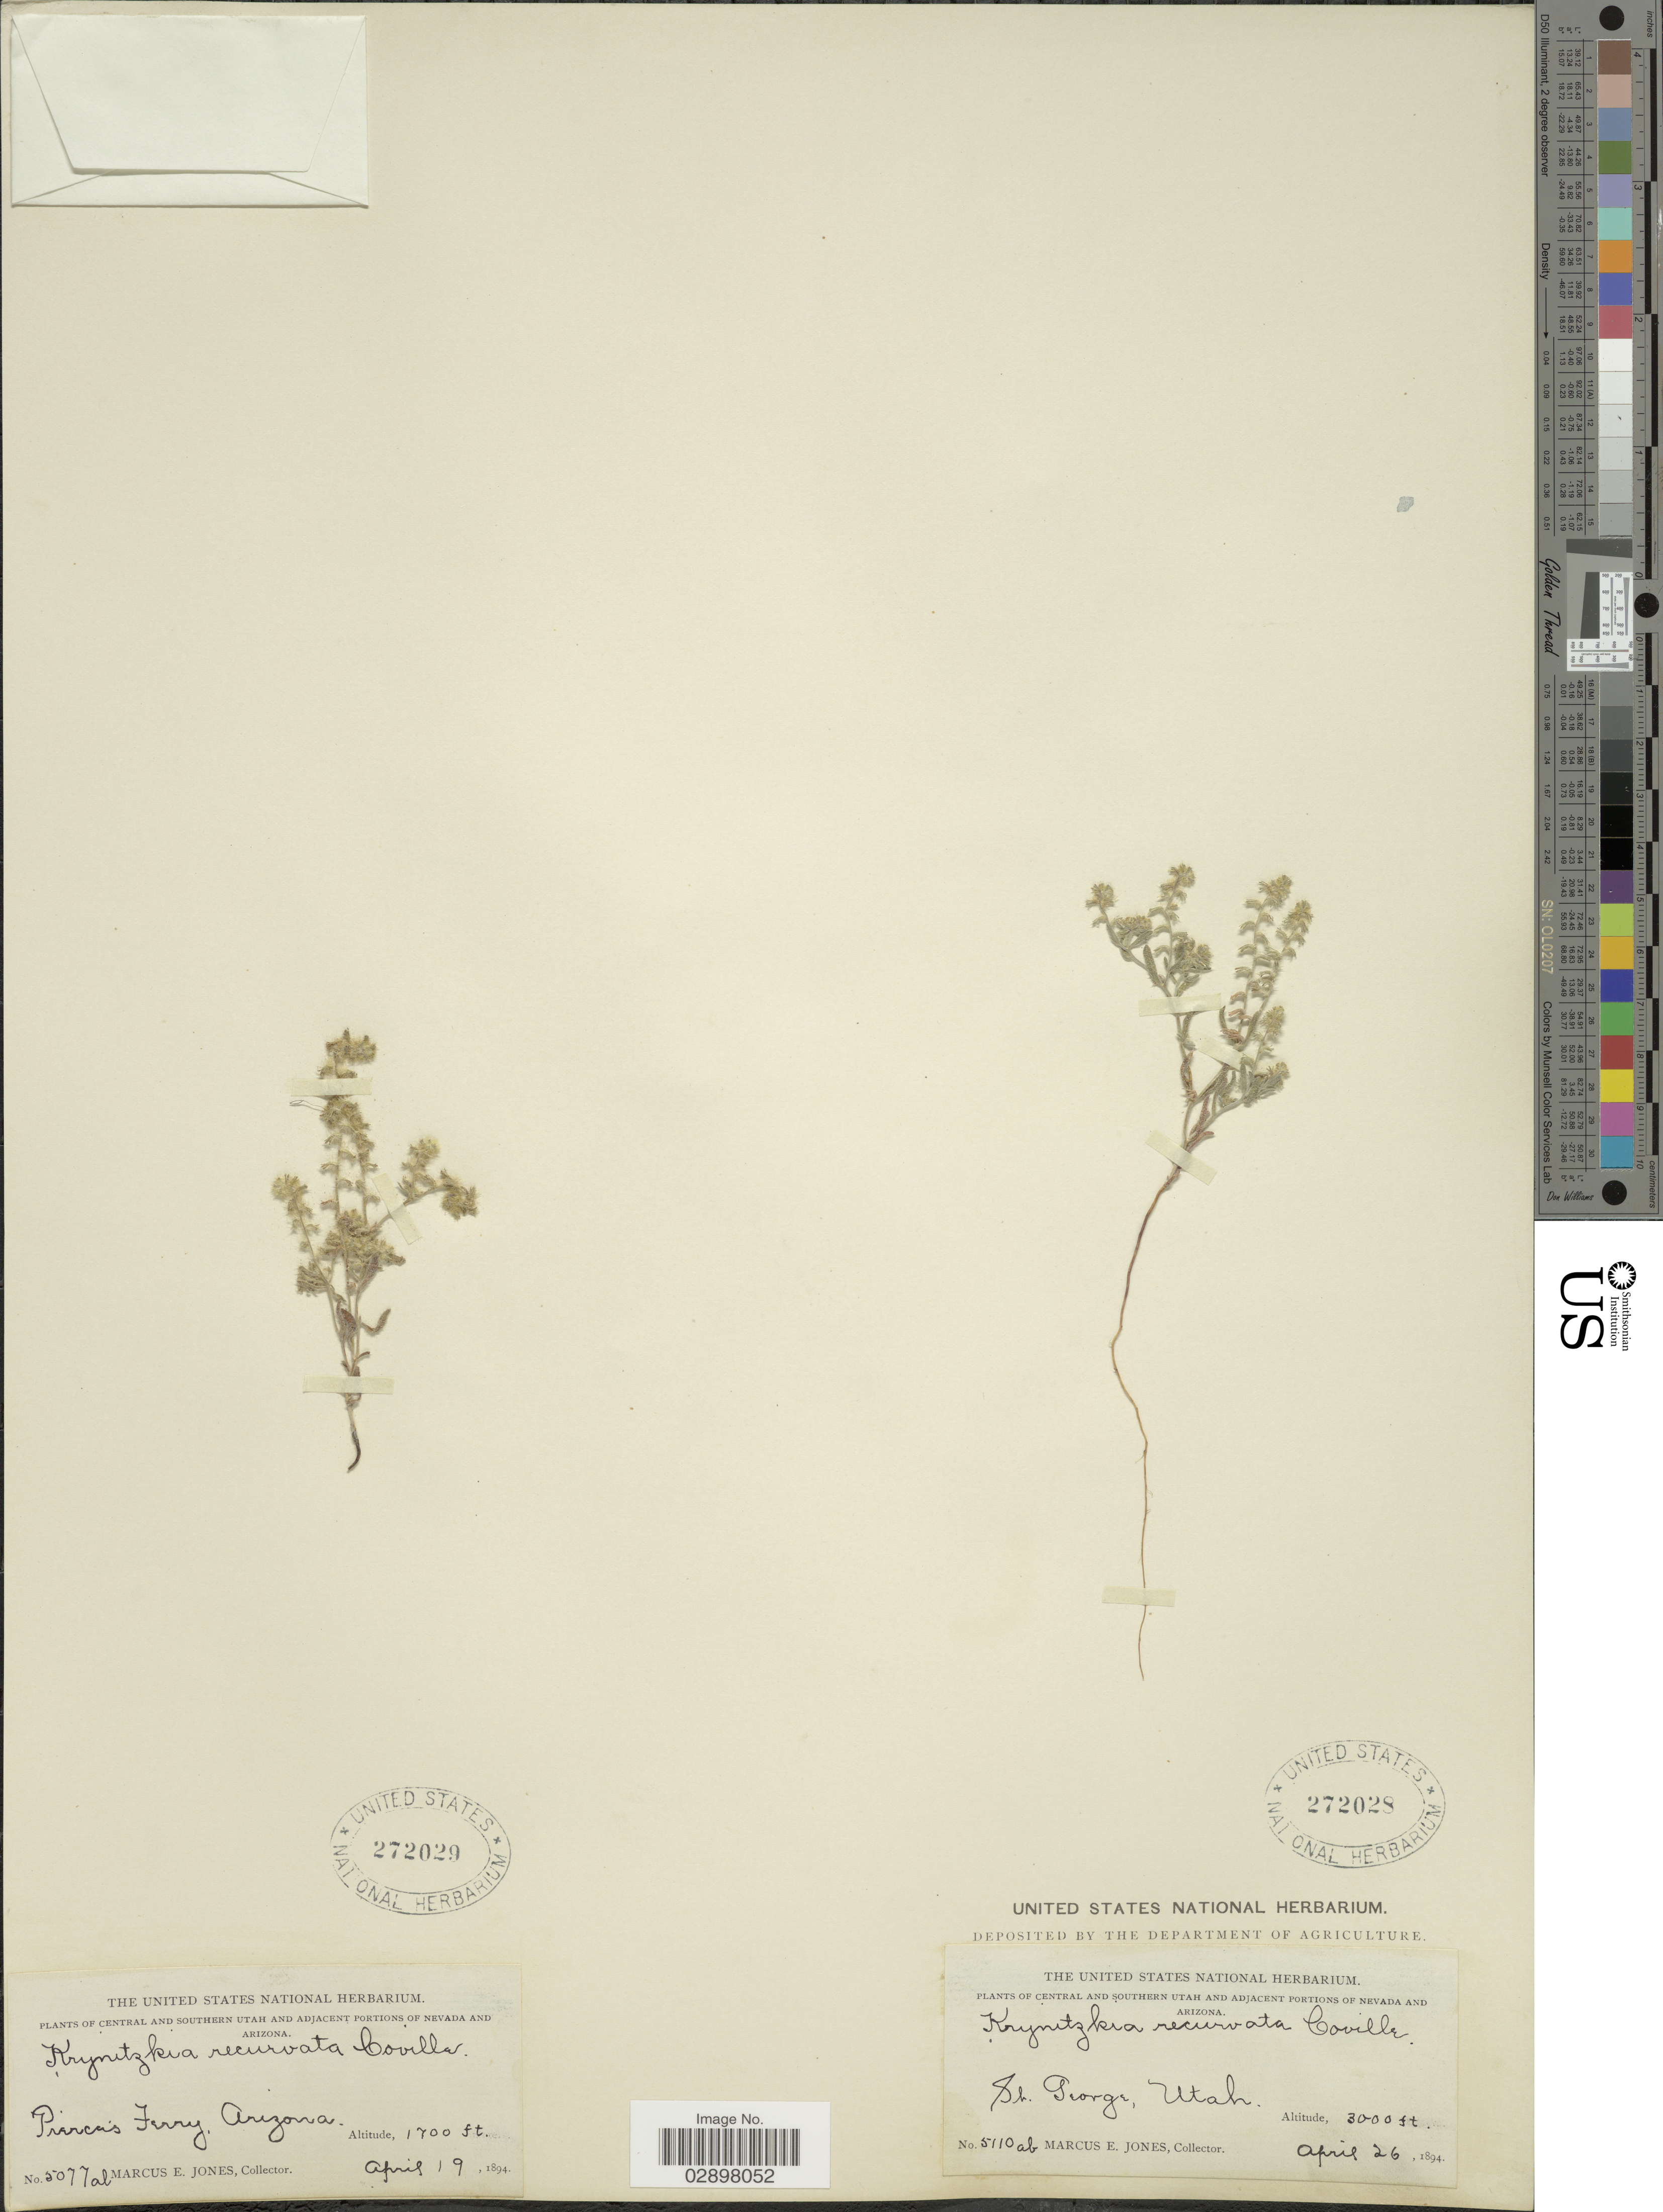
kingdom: Plantae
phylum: Tracheophyta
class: Magnoliopsida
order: Boraginales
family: Boraginaceae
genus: Cryptantha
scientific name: Cryptantha recurvata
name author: Coville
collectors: M. E. Jones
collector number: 5110ab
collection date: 1894-04-26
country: United States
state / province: Utah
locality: Central and Southern Utah, St. George.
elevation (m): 914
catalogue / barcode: US 272028-2